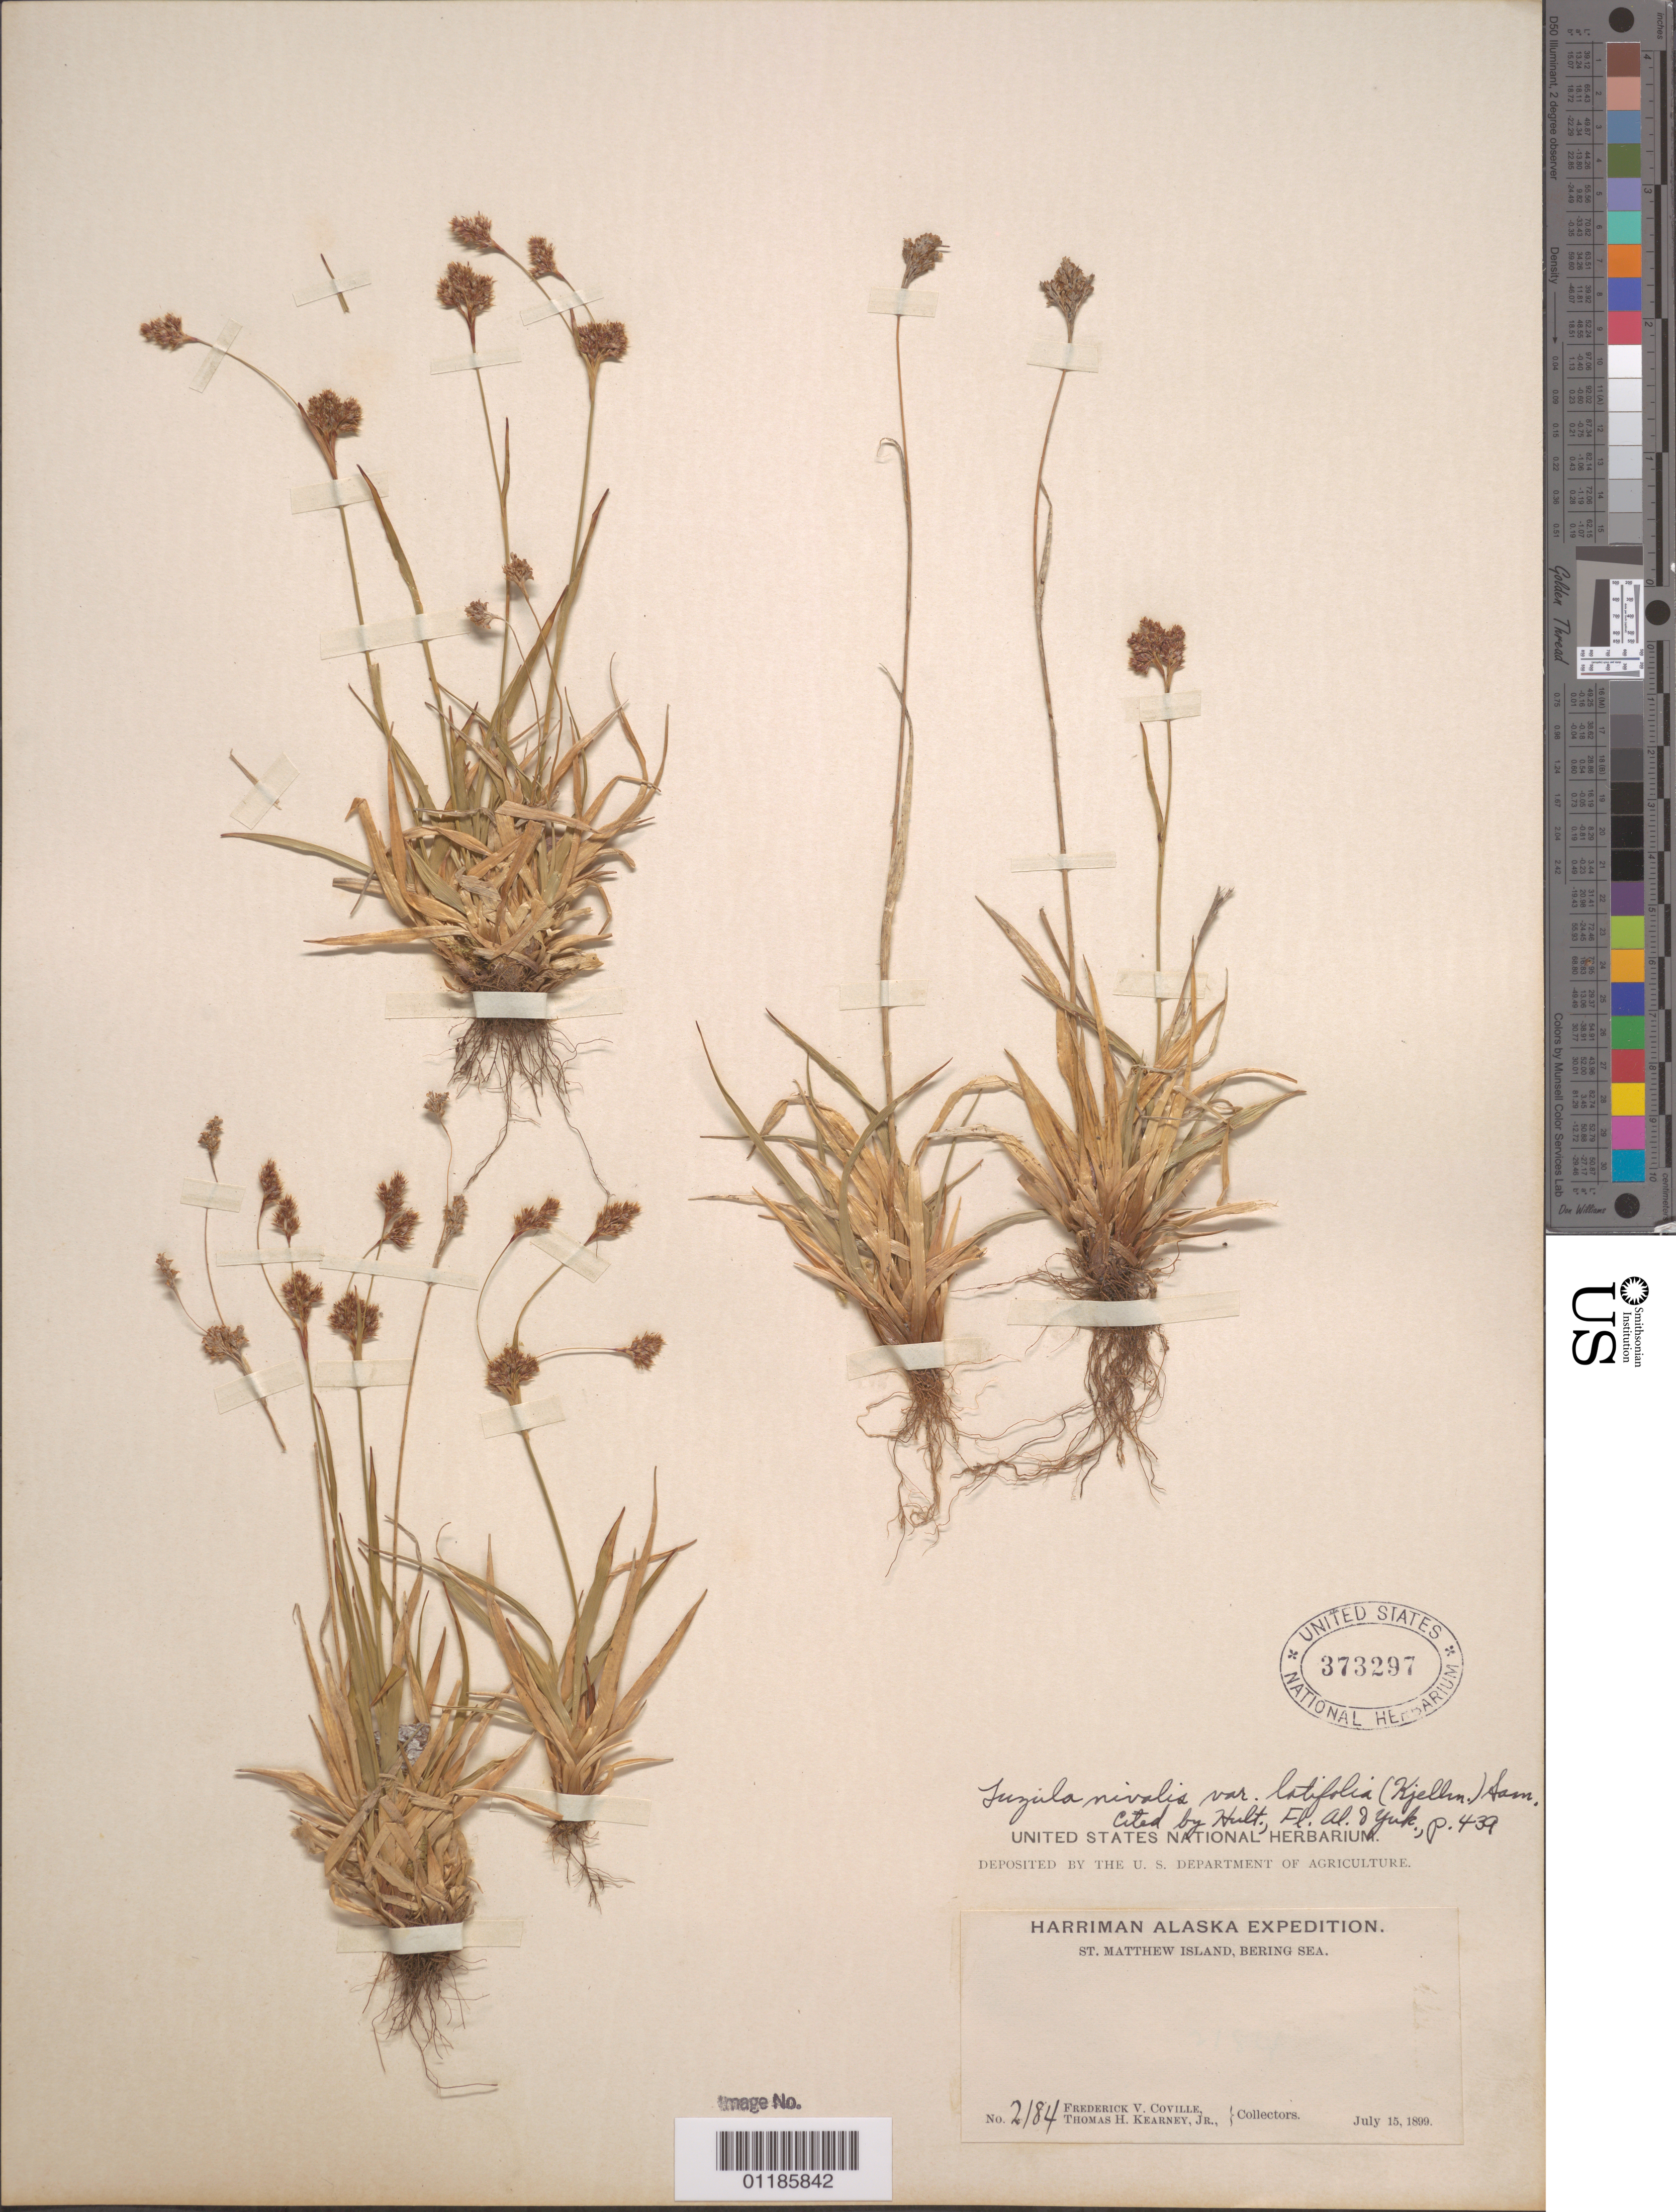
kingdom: Plantae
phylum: Tracheophyta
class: Liliopsida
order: Poales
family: Juncaceae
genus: Luzula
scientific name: Luzula nivalis var. latifolia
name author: Sam. ex Hultén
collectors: F. V. Coville & F. Funston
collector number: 2184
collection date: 1899-07-15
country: United States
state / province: Alaska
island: St. Matthew Island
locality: St. Matthew Island, Bering Sea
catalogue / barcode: US 373297